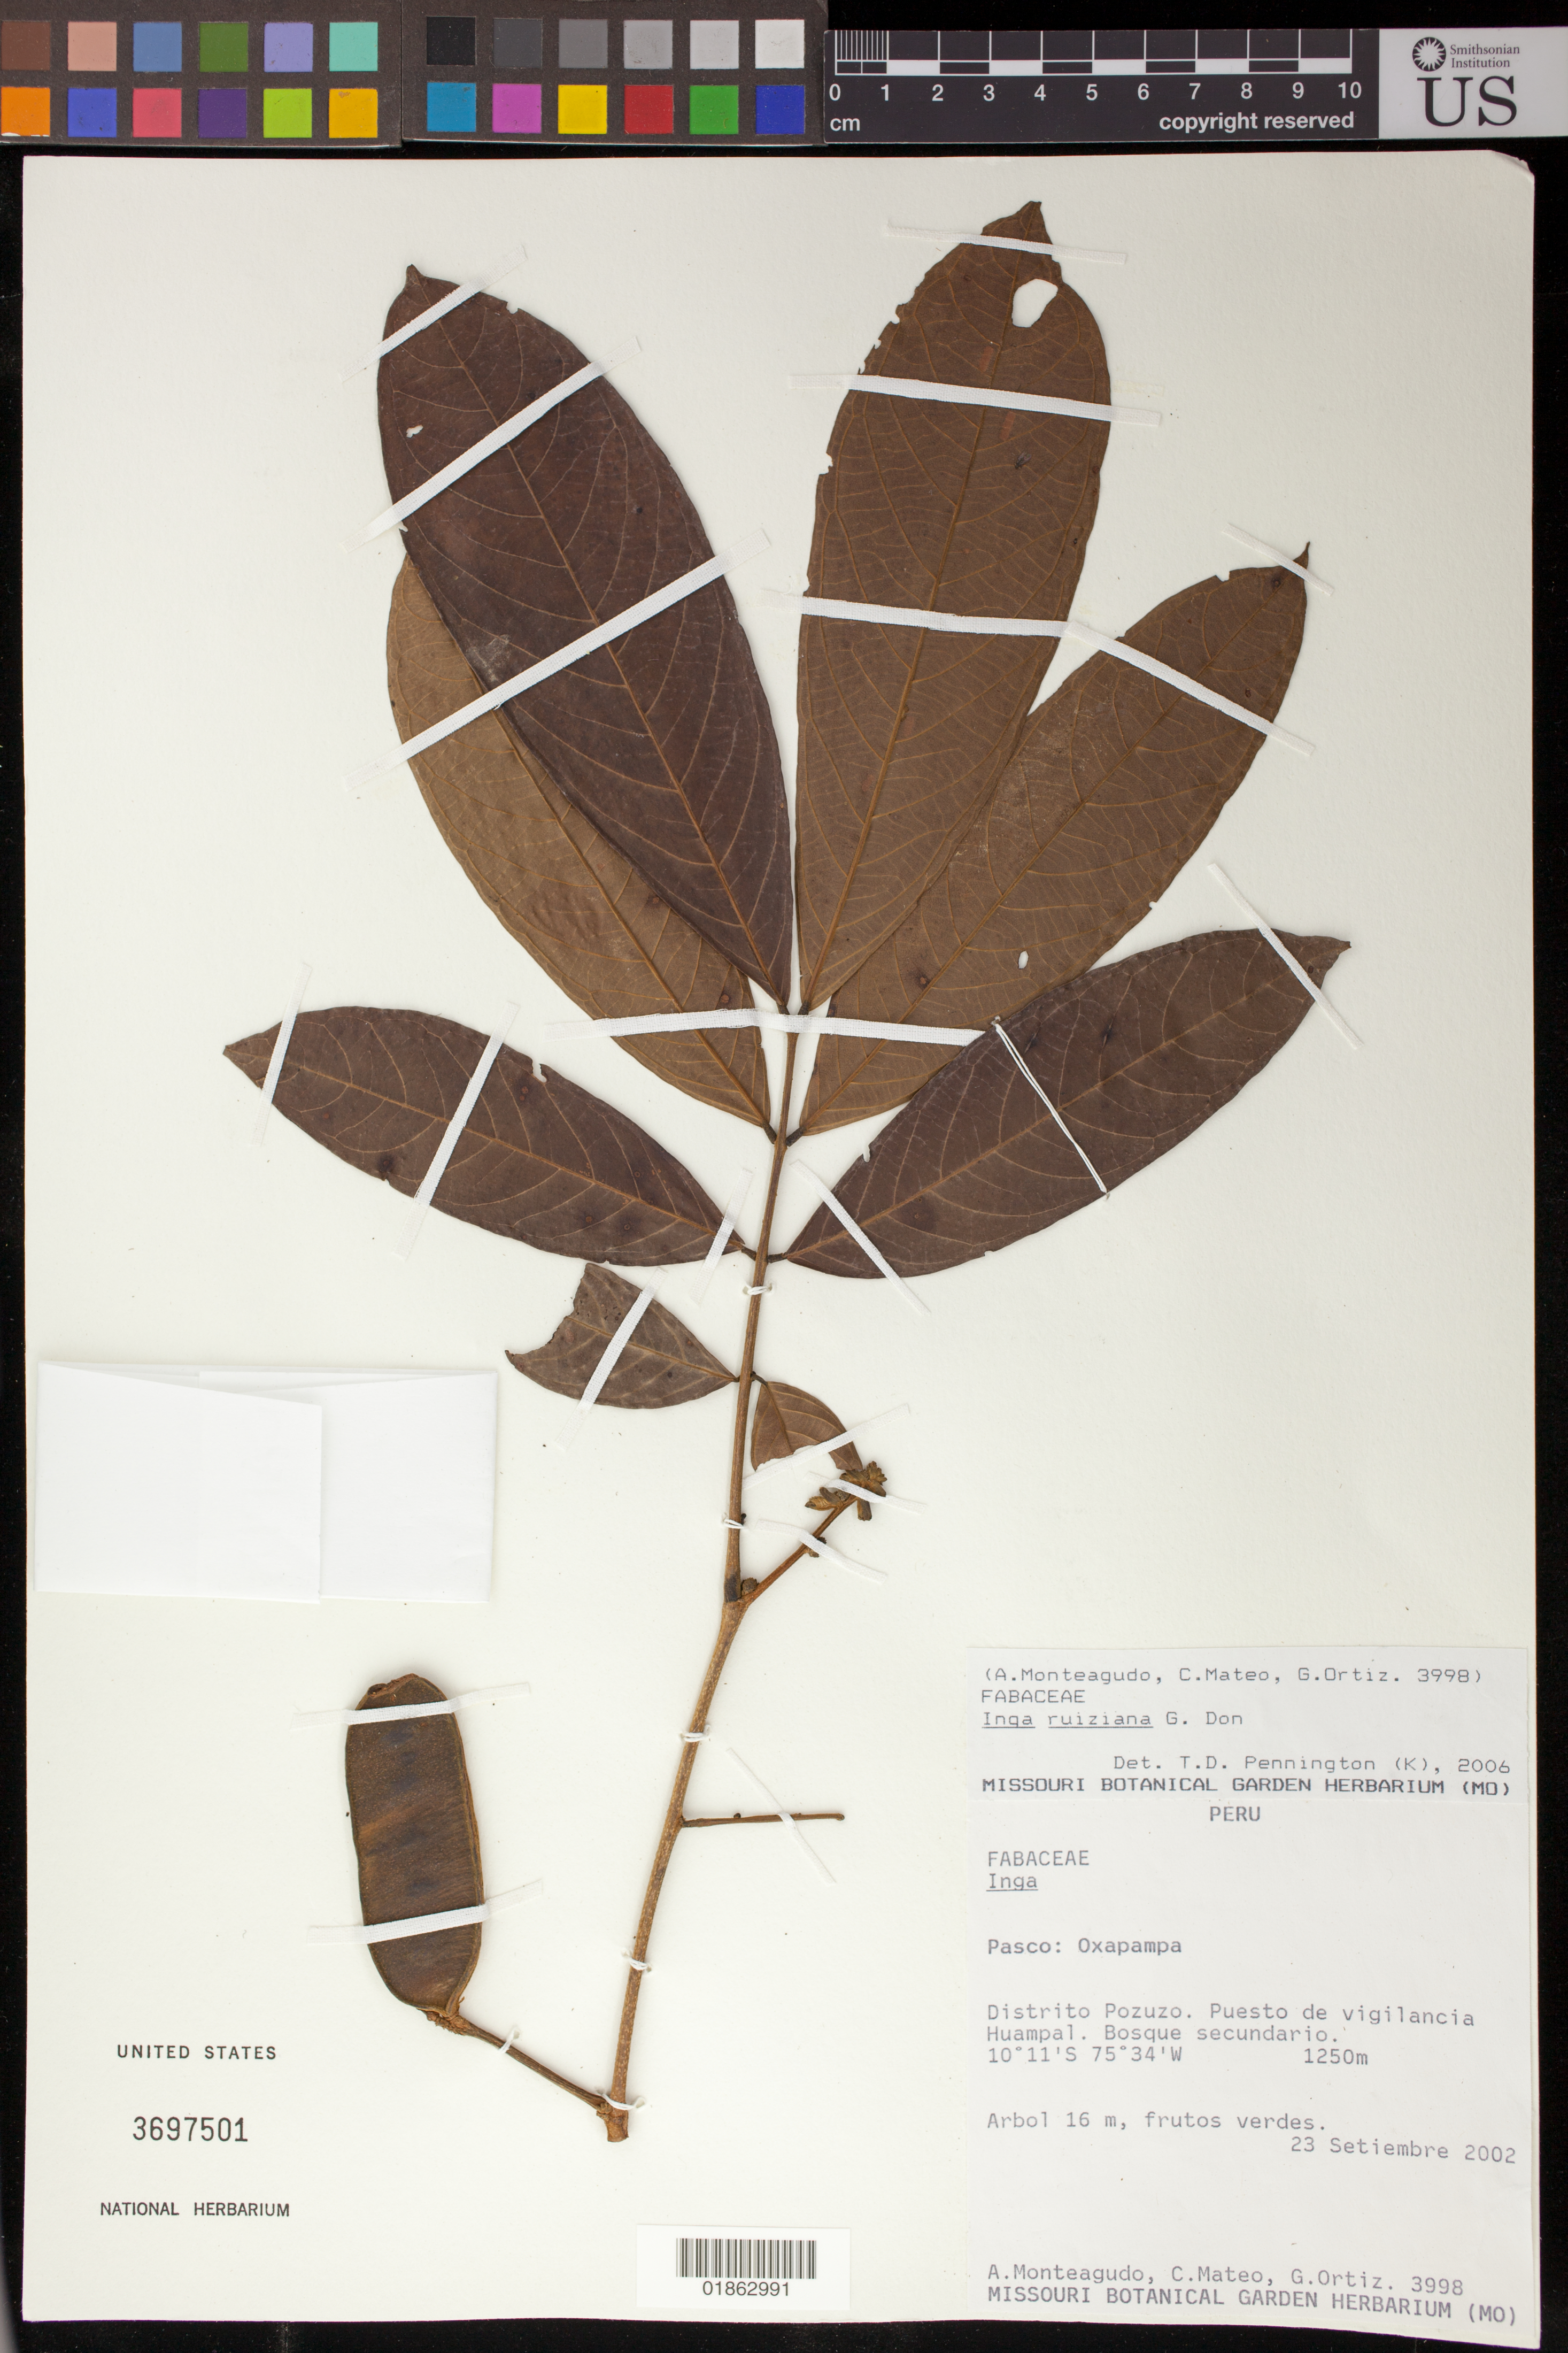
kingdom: Plantae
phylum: Tracheophyta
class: Magnoliopsida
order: Fabales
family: Fabaceae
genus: Inga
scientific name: Inga ruiziana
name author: G. Don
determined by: Pennington, T. D., (K)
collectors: A. Monteagudo, C. Mateo & G. Ortiz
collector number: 3998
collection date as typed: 23 Setiembre 2002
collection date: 2002-09-23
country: Peru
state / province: Pasco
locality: Pasco: Oxapampa. Distrito Pozuzo. Puesto de vigilancia Huampal.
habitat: Bosque secundario.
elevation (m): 1250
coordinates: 10 11 S, 75 34 W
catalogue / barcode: US 3697501